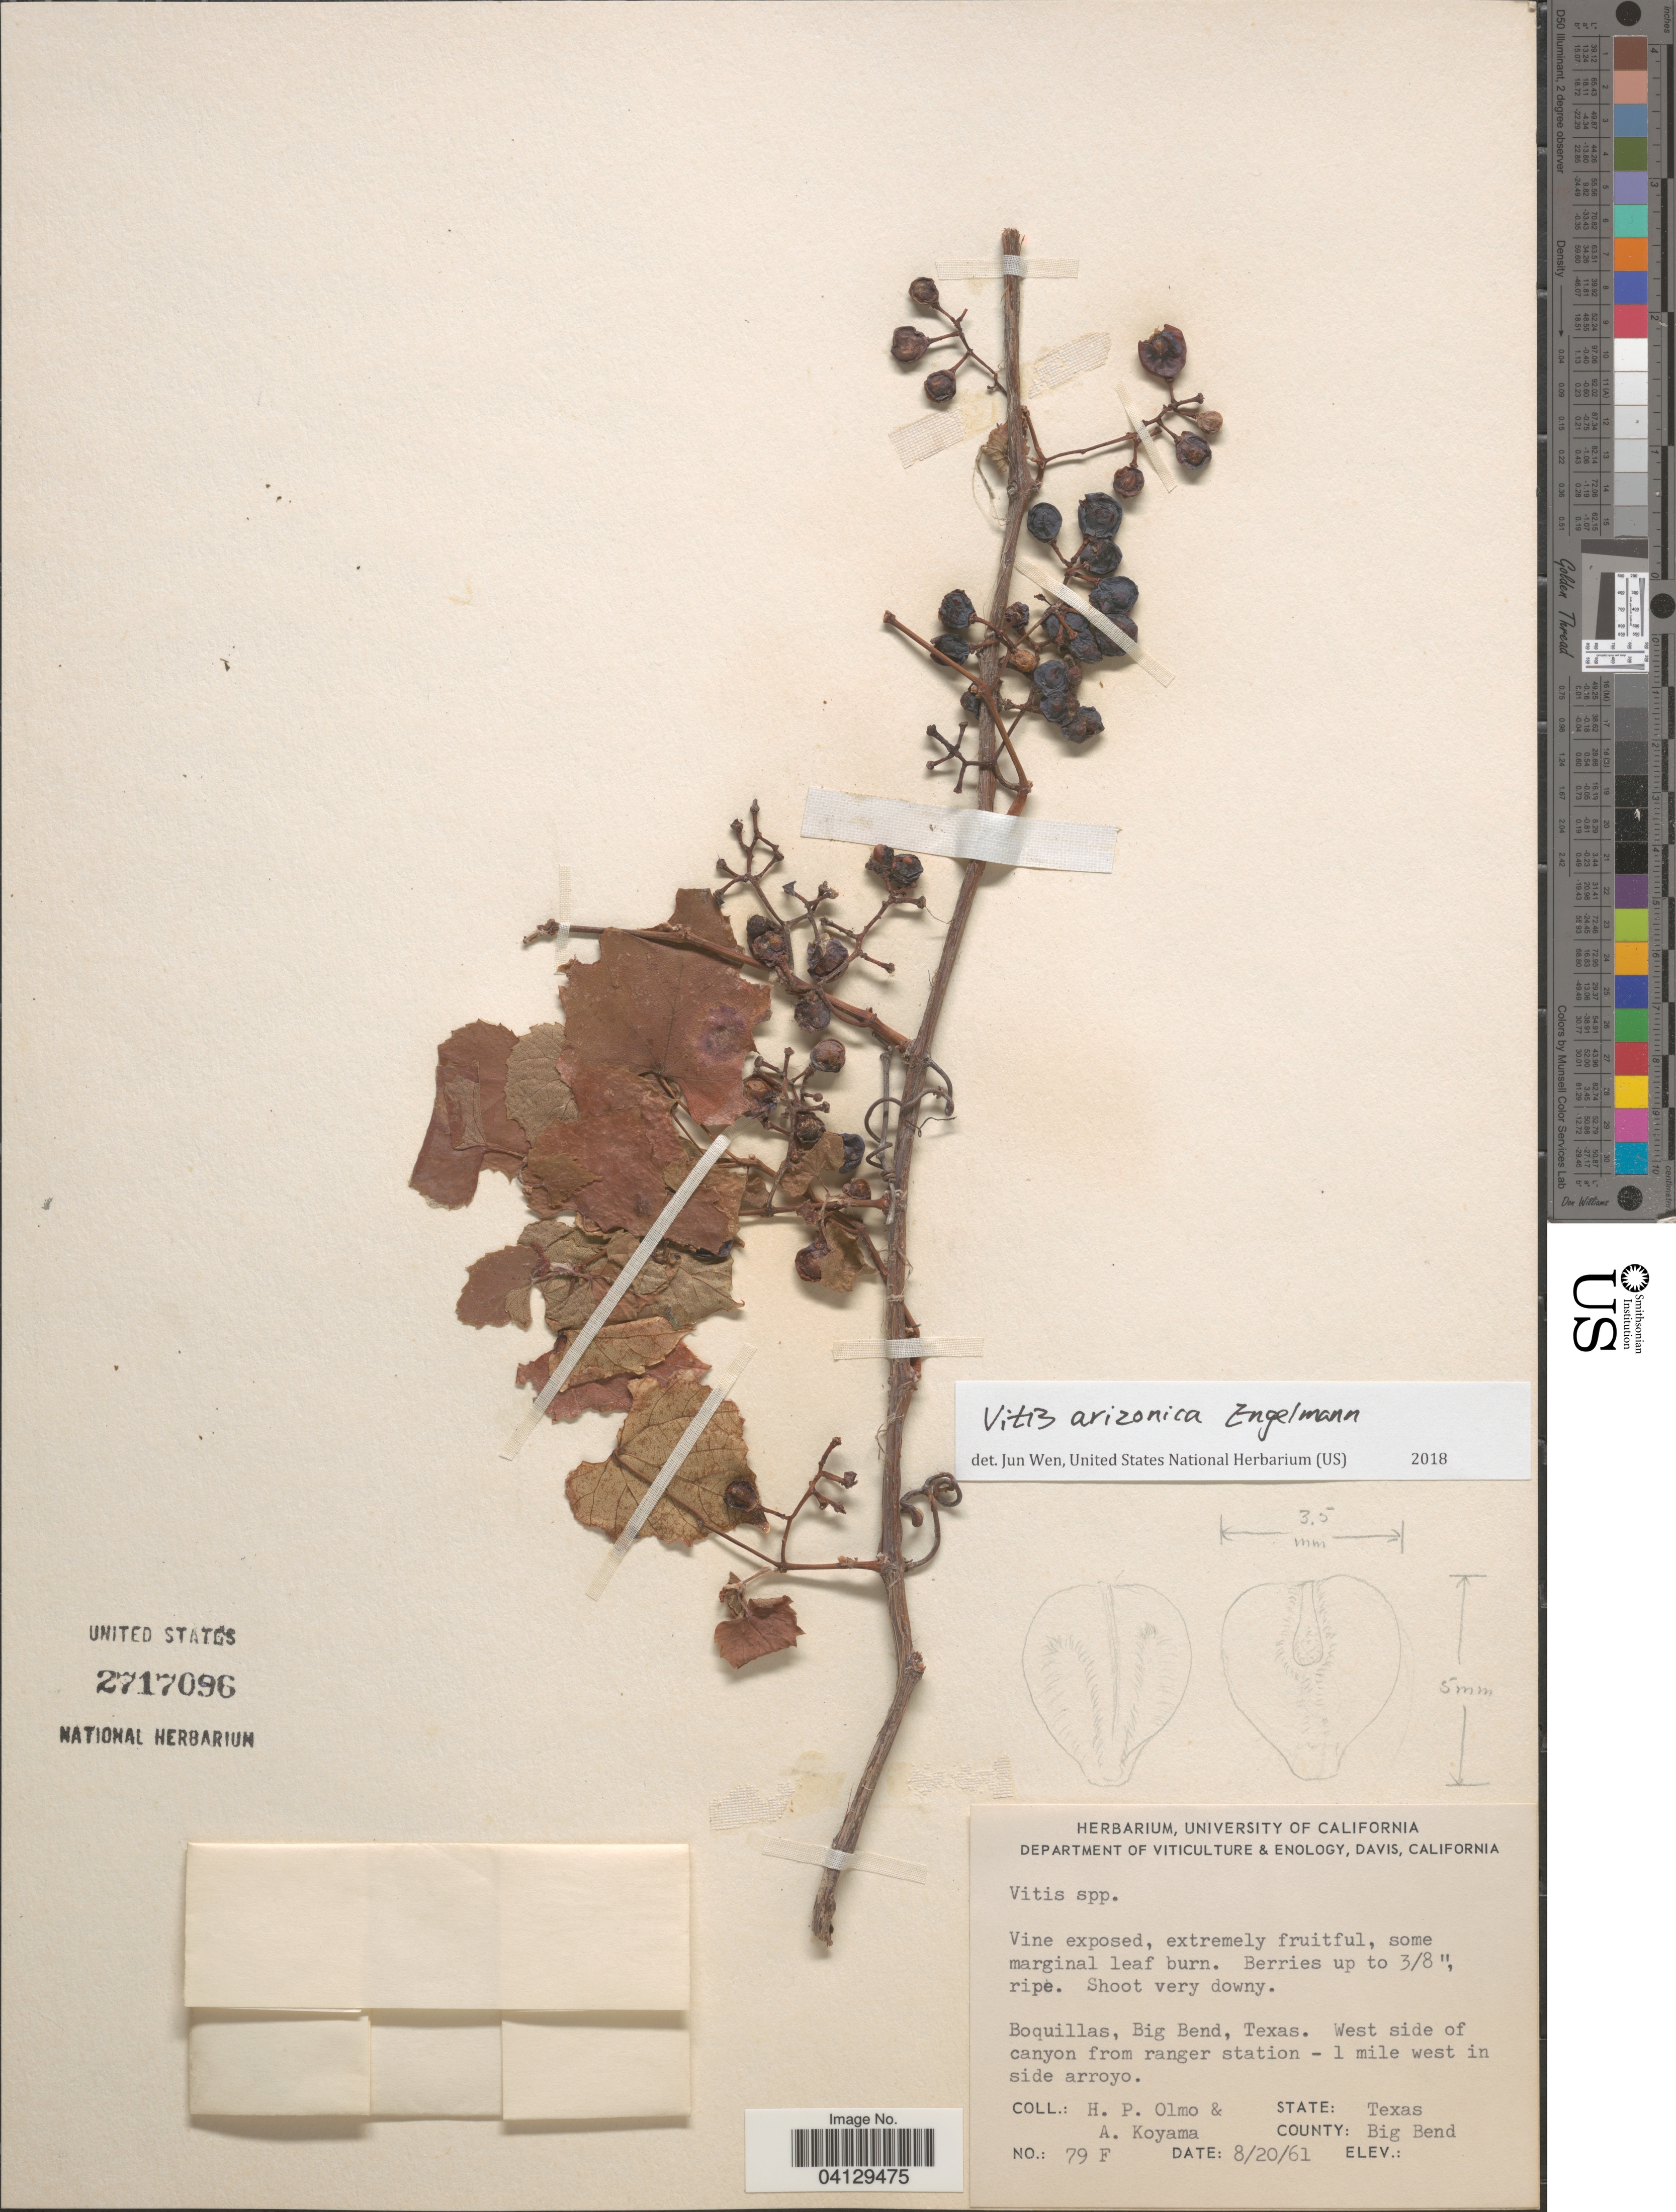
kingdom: Plantae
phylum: Tracheophyta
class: Magnoliopsida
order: Vitales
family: Vitaceae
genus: Vitis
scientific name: Vitis arizonica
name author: Engelm.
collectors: H. Olmo & A. Koyama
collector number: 79F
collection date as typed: Transcribed d/m/y: 20/8/61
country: United States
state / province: Texas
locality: Boquillas, Big Bend. West side of canyon from ranger station - 1 mile west in side arroyo. County: Big Bend.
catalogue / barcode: US 2717096